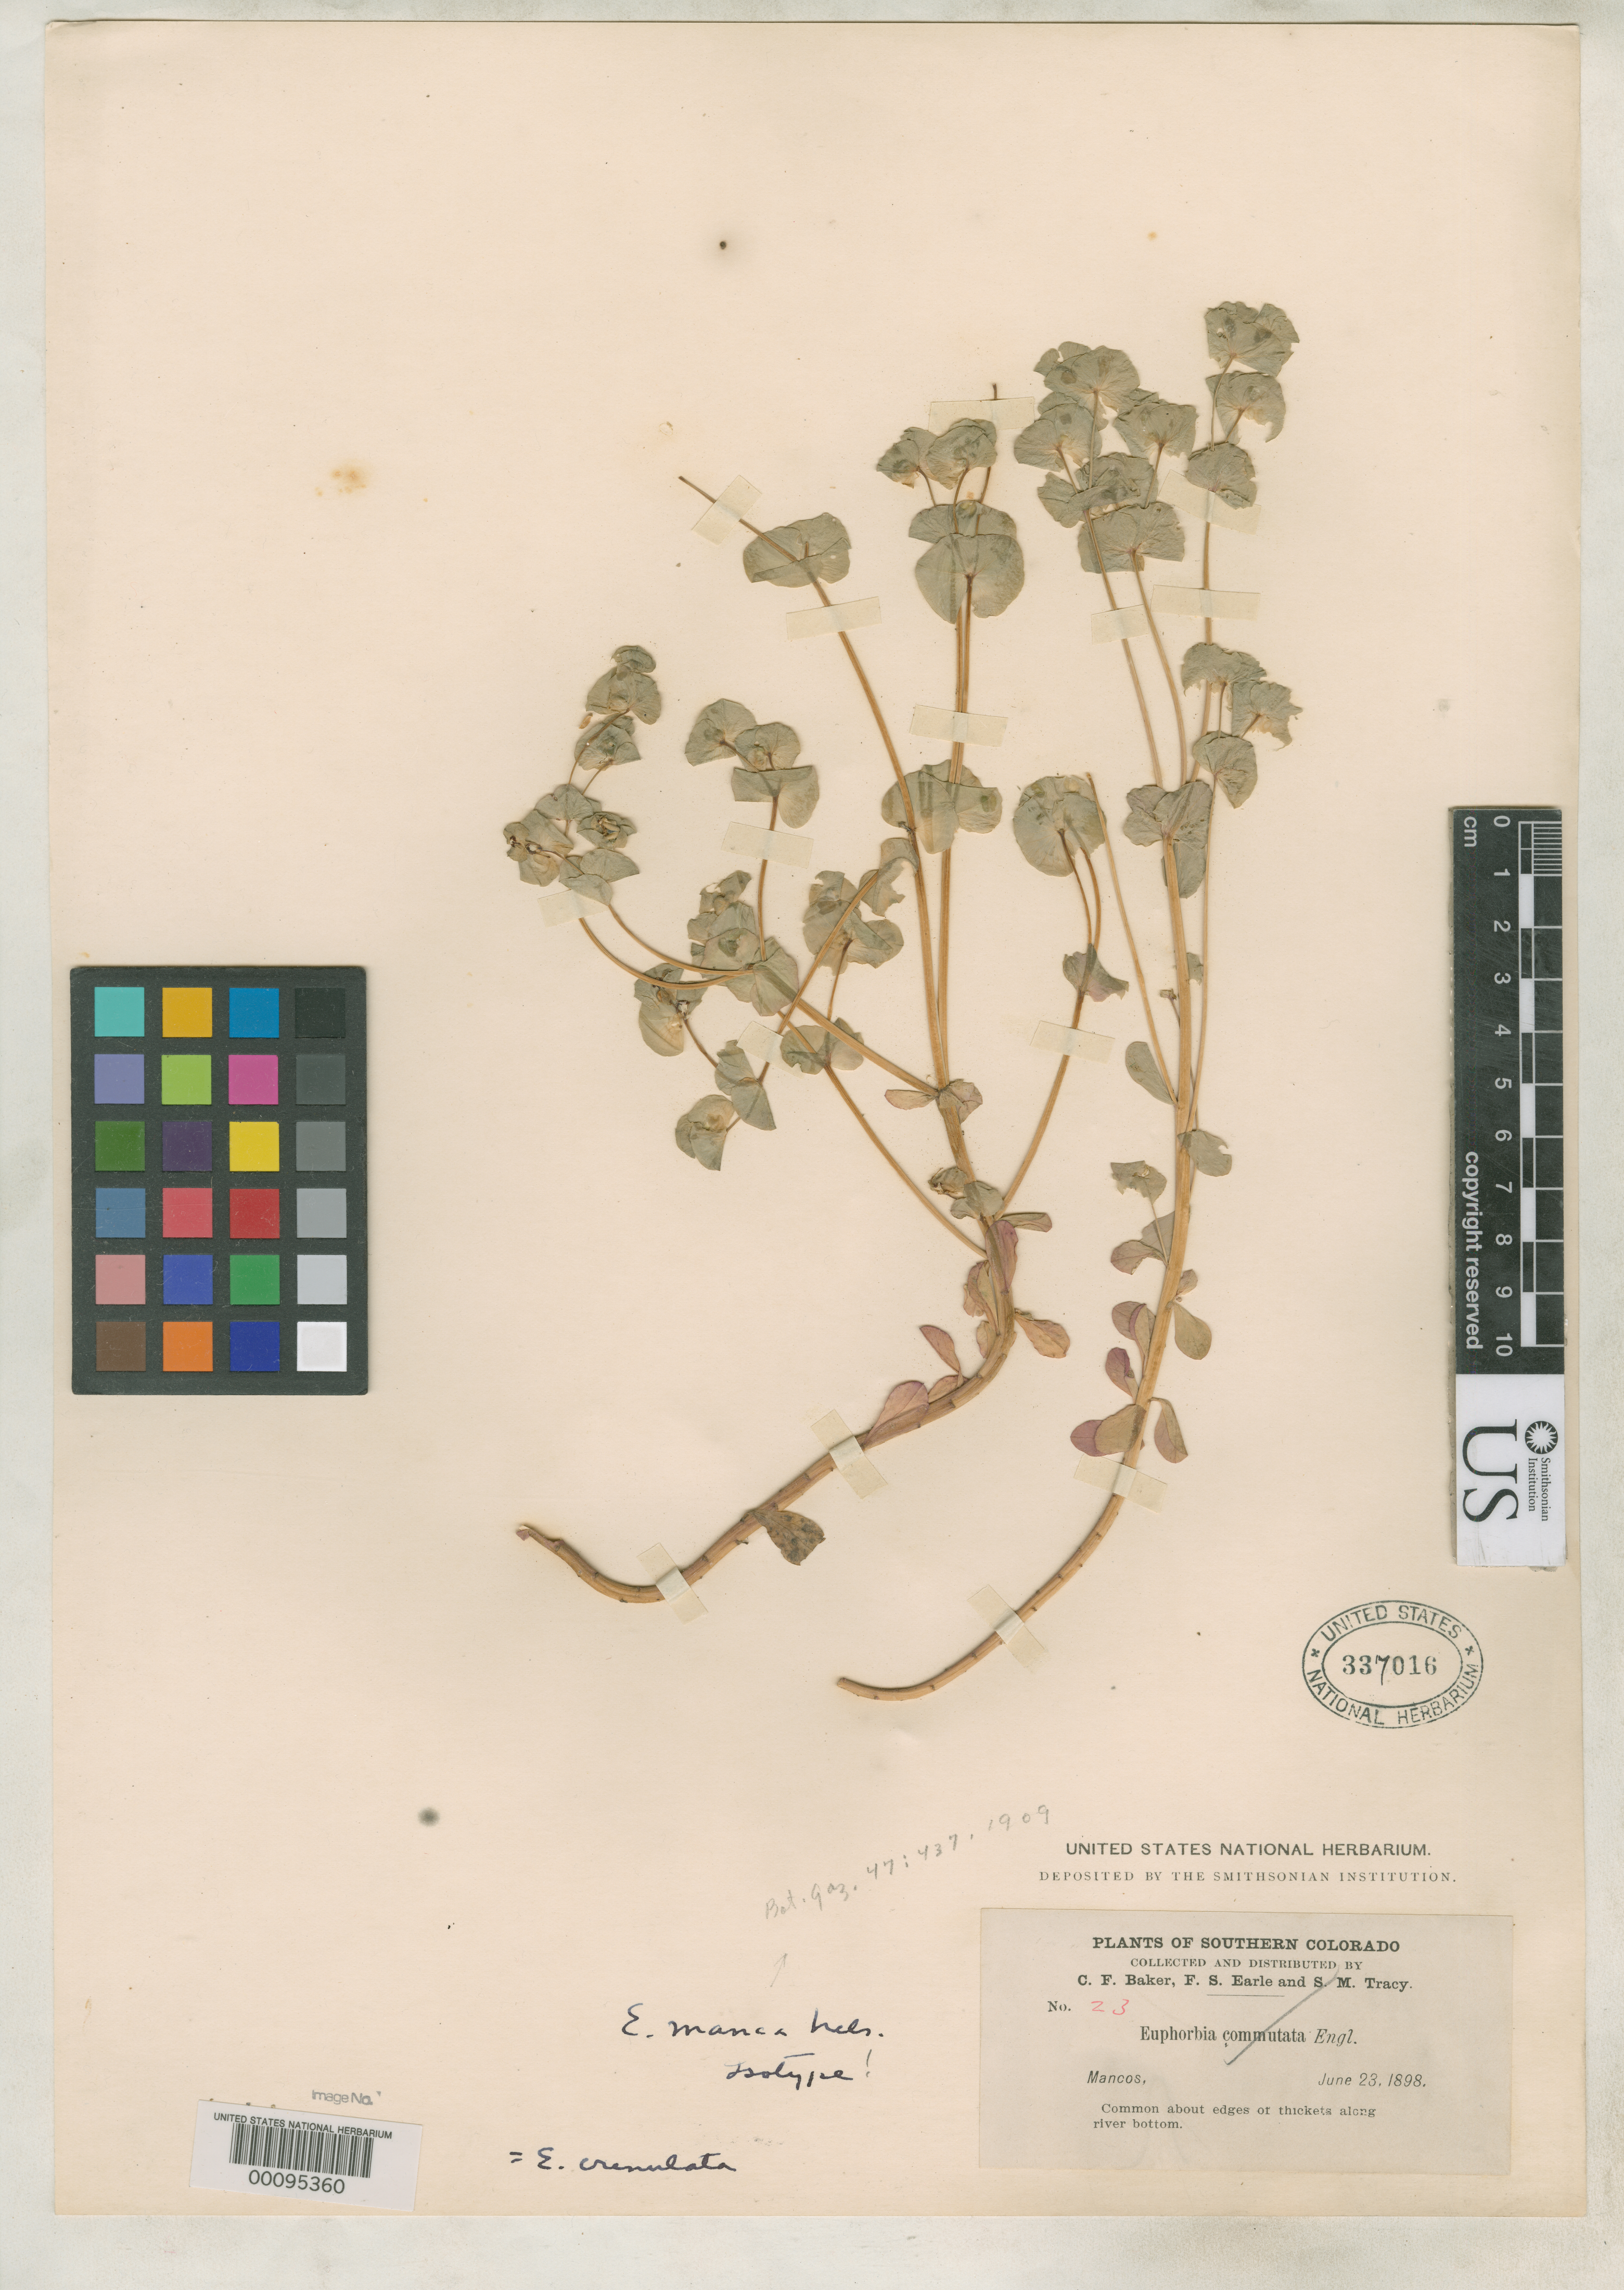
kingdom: Plantae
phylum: Tracheophyta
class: Magnoliopsida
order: Malpighiales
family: Euphorbiaceae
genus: Euphorbia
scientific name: Euphorbia manca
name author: A. Nelson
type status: Isotype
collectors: C. F. Baker, F. S. Earle & S. M. Tracy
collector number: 23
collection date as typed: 23 Jun 1898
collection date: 1898-06-23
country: United States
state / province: Colorado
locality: Mancos.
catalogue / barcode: US 337016